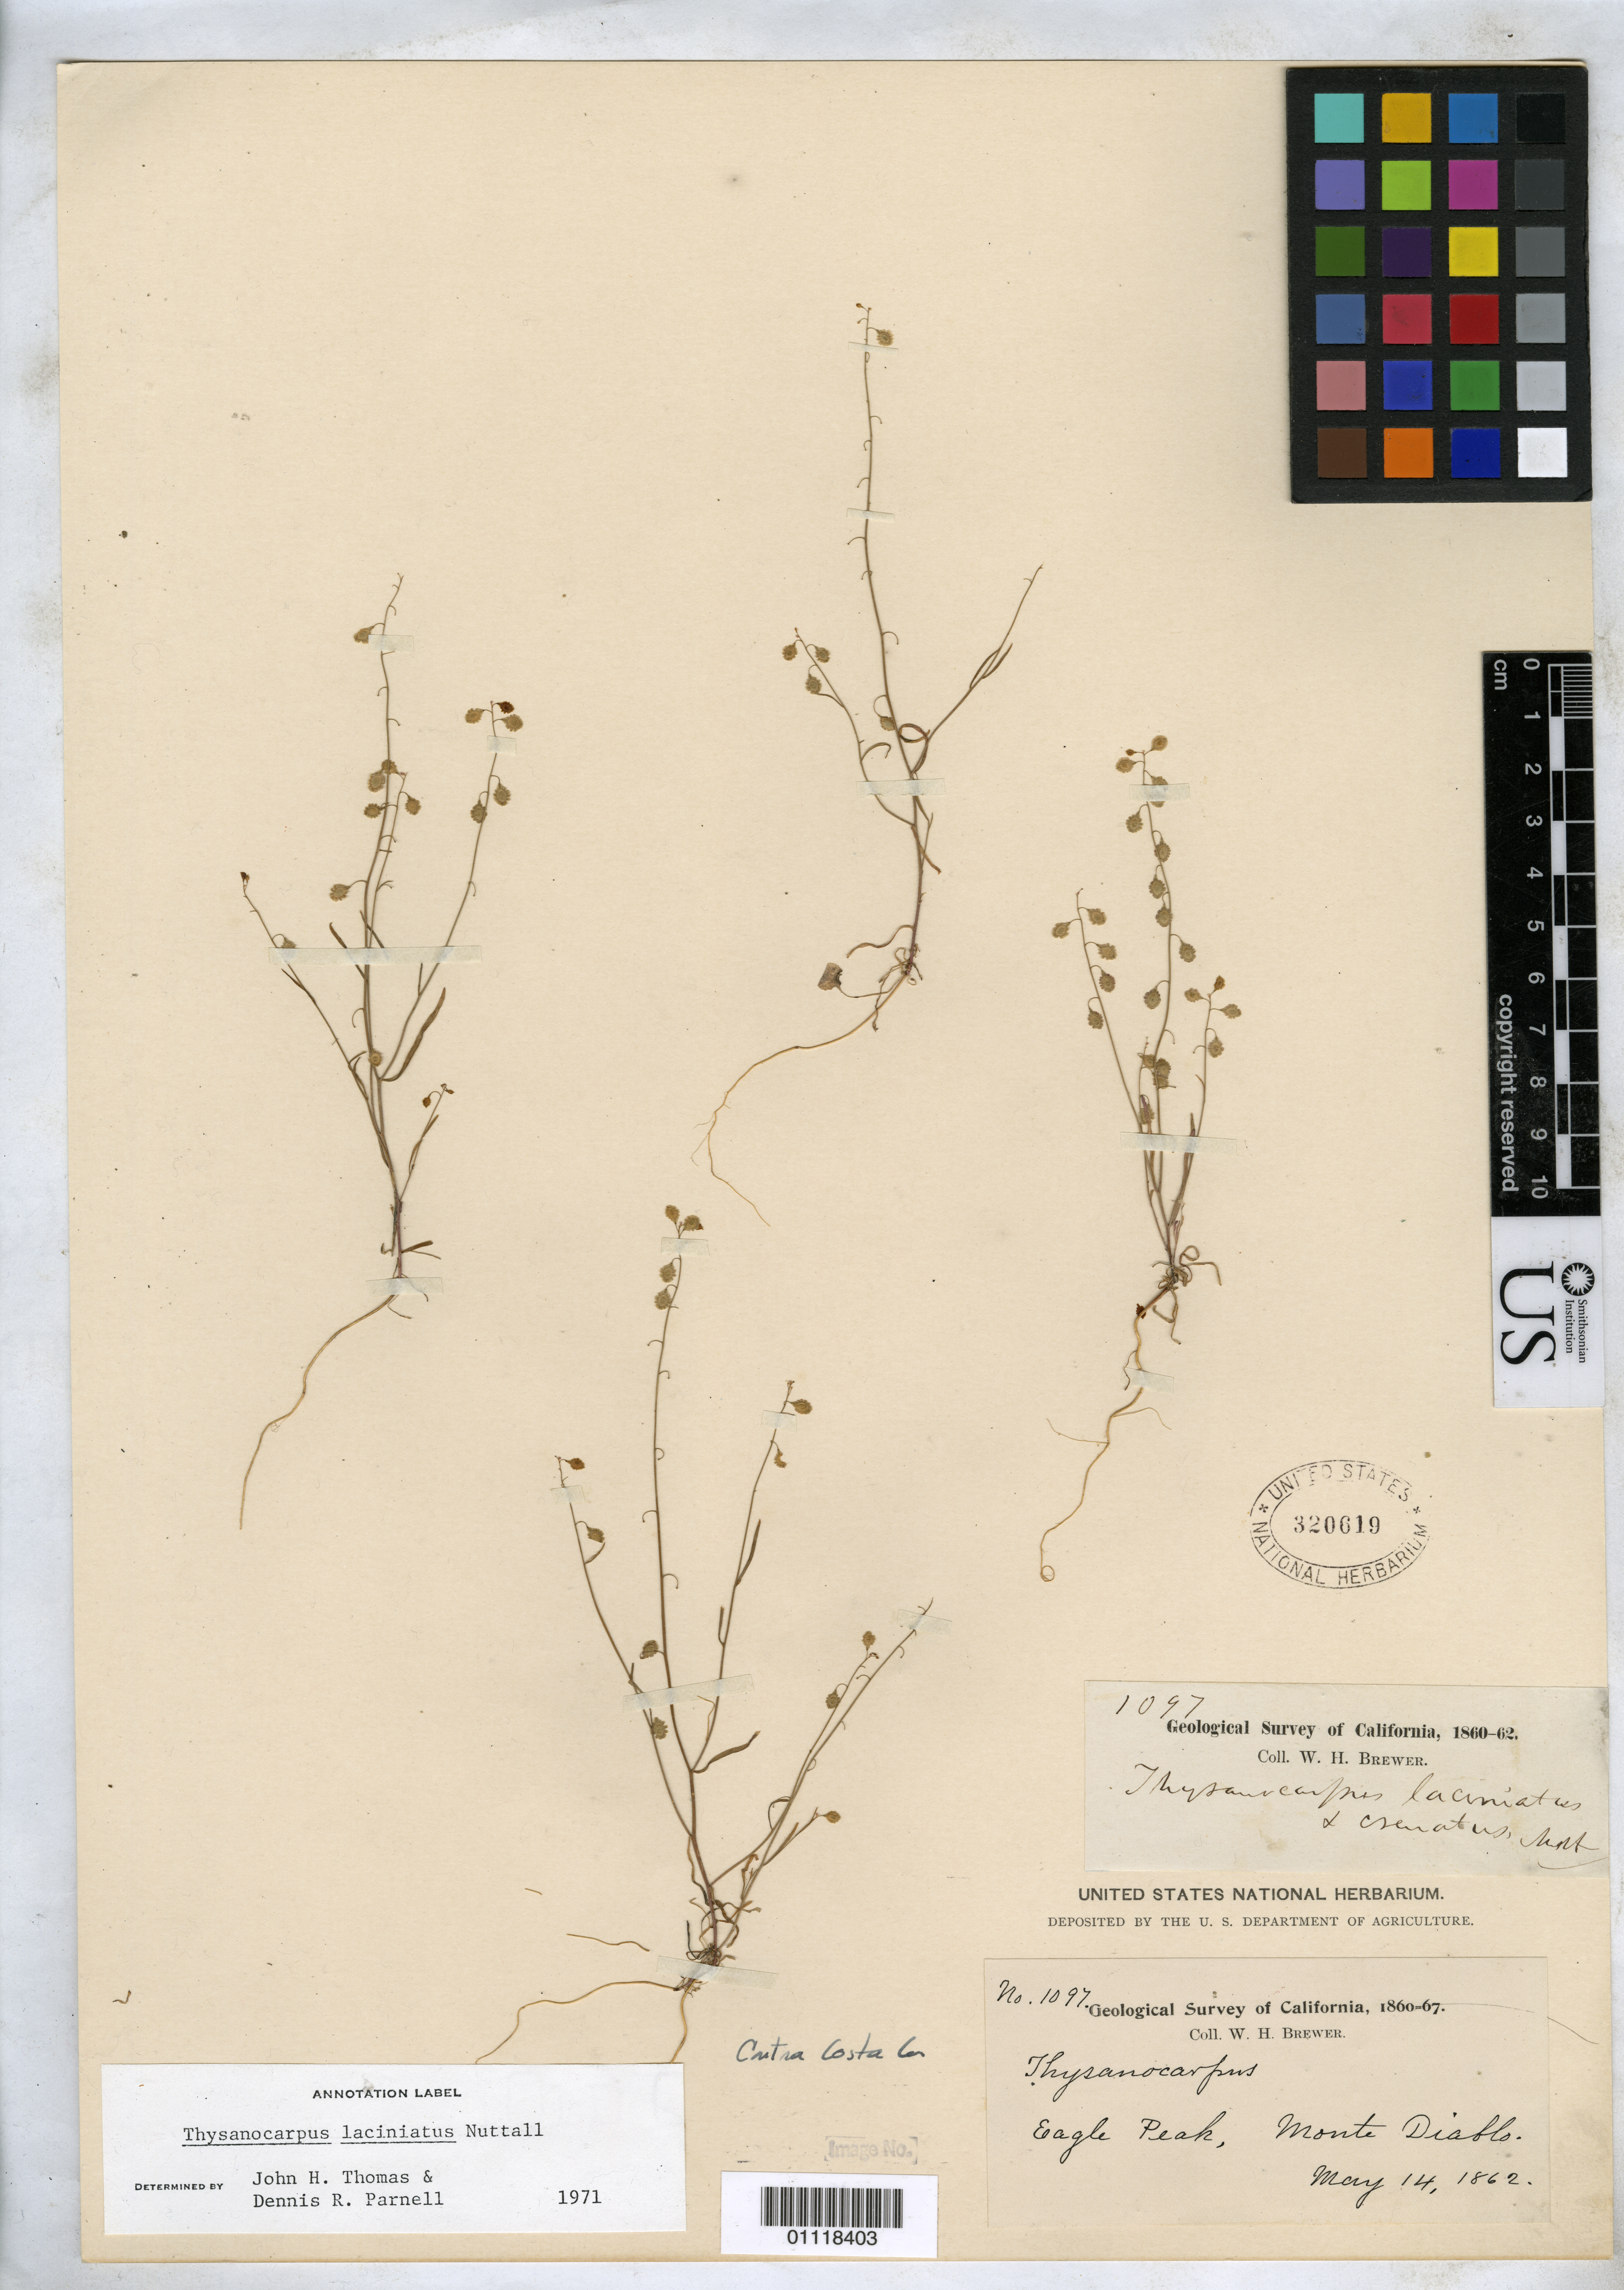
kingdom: Plantae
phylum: Tracheophyta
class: Magnoliopsida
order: Brassicales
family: Brassicaceae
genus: Thysanocarpus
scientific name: Thysanocarpus laciniatus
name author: Nutt. in Torr. & A. Gray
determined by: Thomas, J. H.; Parnell, D. R.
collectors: W. H. Brewer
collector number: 1097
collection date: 1862-05-14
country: United States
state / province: California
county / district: Contra Costa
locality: Eagle Peak, Monte Diablo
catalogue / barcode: US 320619